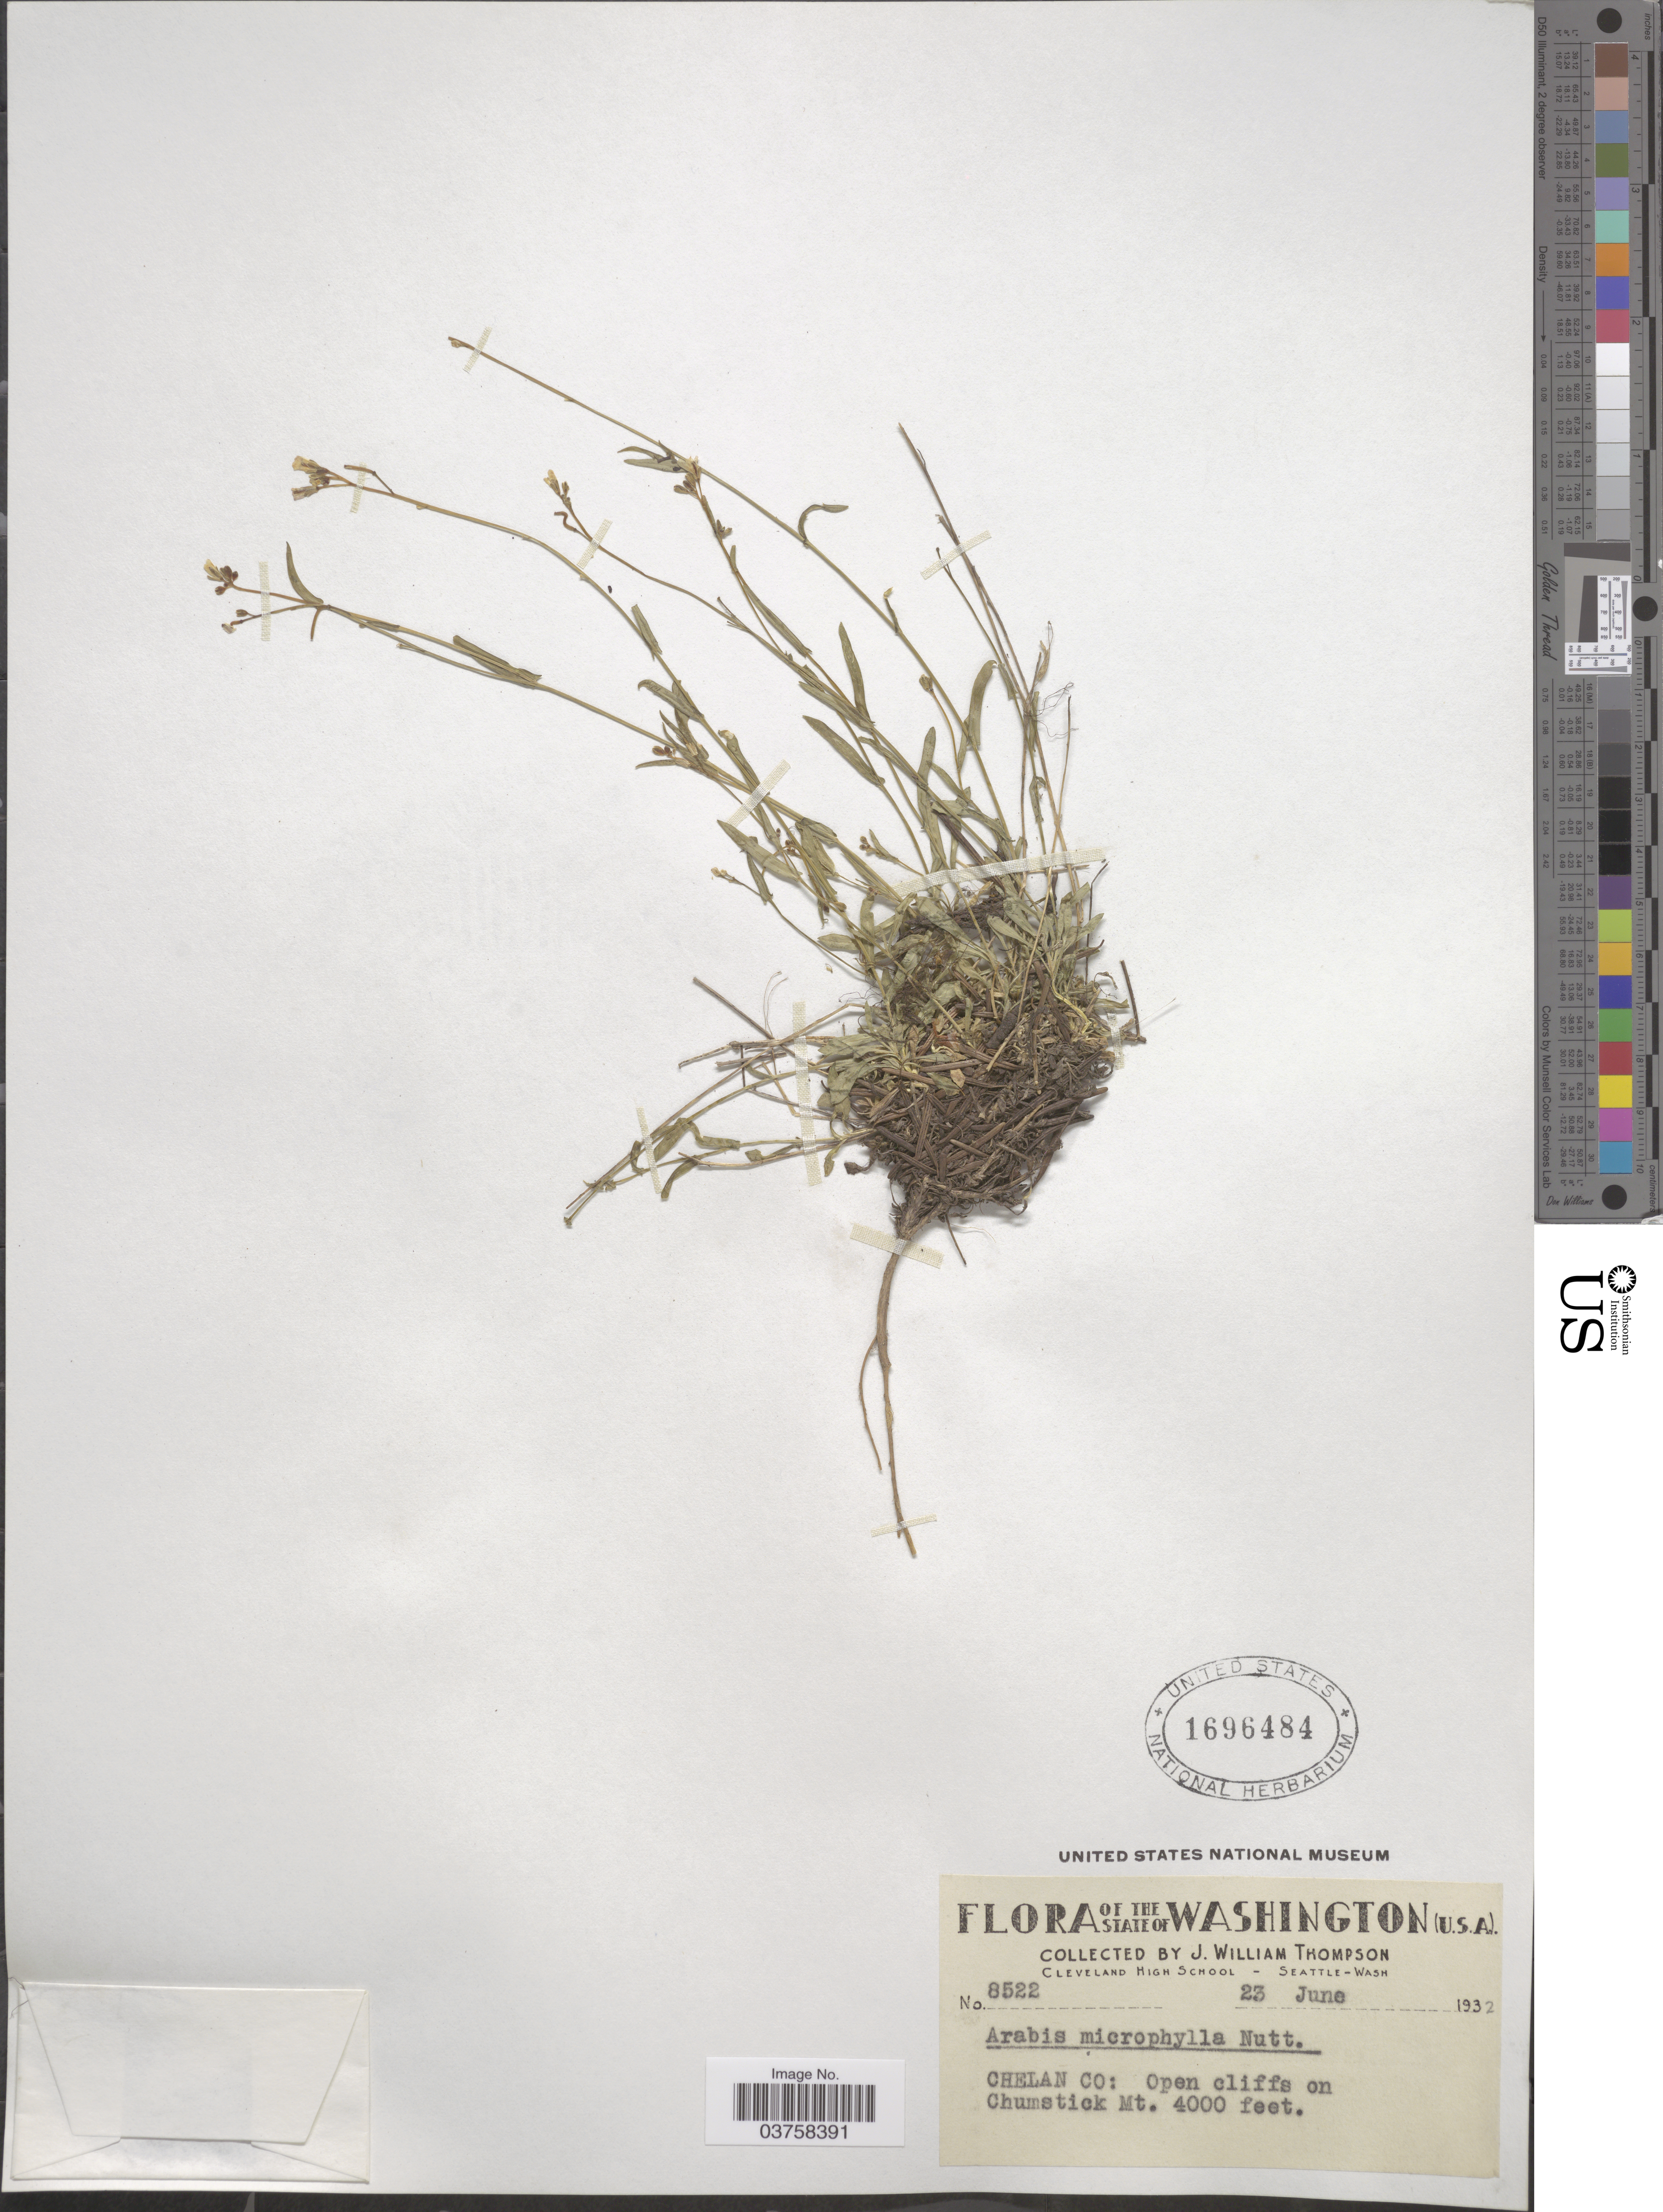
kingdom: Plantae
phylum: Tracheophyta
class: Magnoliopsida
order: Brassicales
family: Brassicaceae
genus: Arabis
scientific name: Arabis microphylla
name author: Nutt.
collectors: J. W. Thompson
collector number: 8522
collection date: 1932-06-23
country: United States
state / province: Washington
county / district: Chelan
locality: Chelan Co: Open cliffs on Chumstick Mt.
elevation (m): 1219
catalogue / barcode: US 1696484